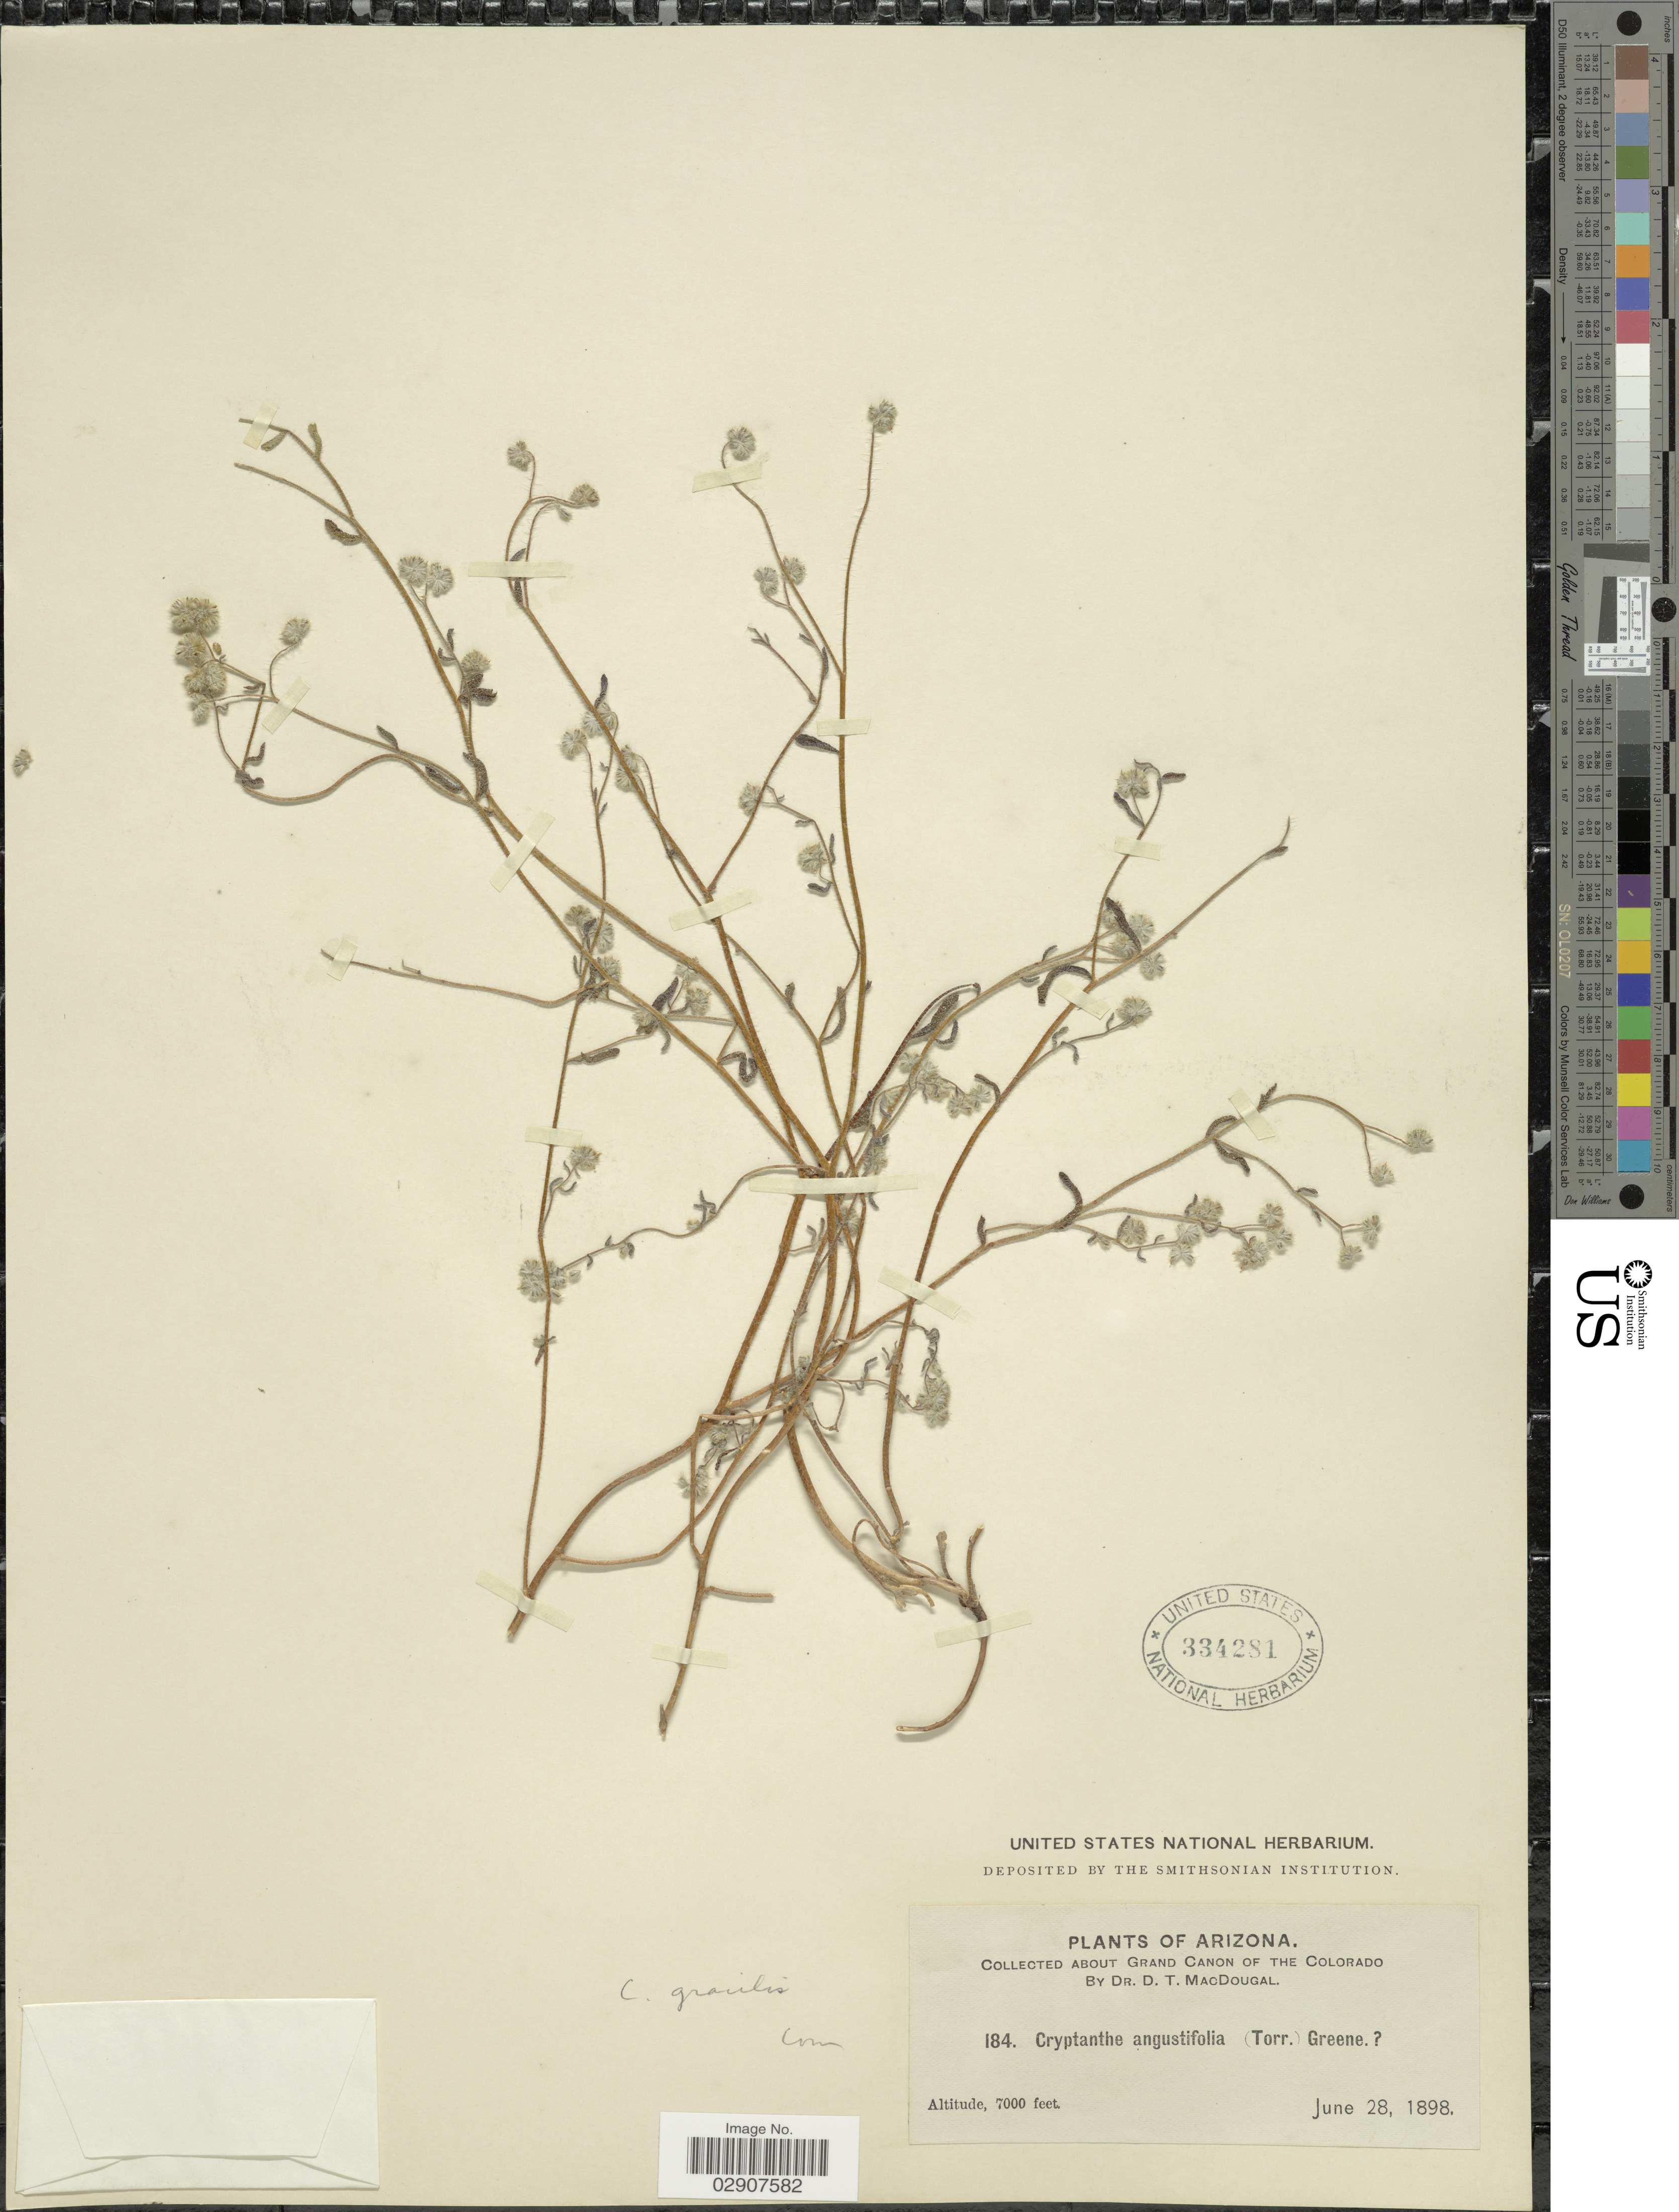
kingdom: Plantae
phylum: Tracheophyta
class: Magnoliopsida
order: Boraginales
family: Boraginaceae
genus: Cryptantha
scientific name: Cryptantha gracilis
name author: Osterh.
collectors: D. T. MacDougal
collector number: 184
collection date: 1898-06-28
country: United States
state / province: Arizona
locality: About Grand Canon of the Colorado.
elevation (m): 2134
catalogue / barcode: US 334281